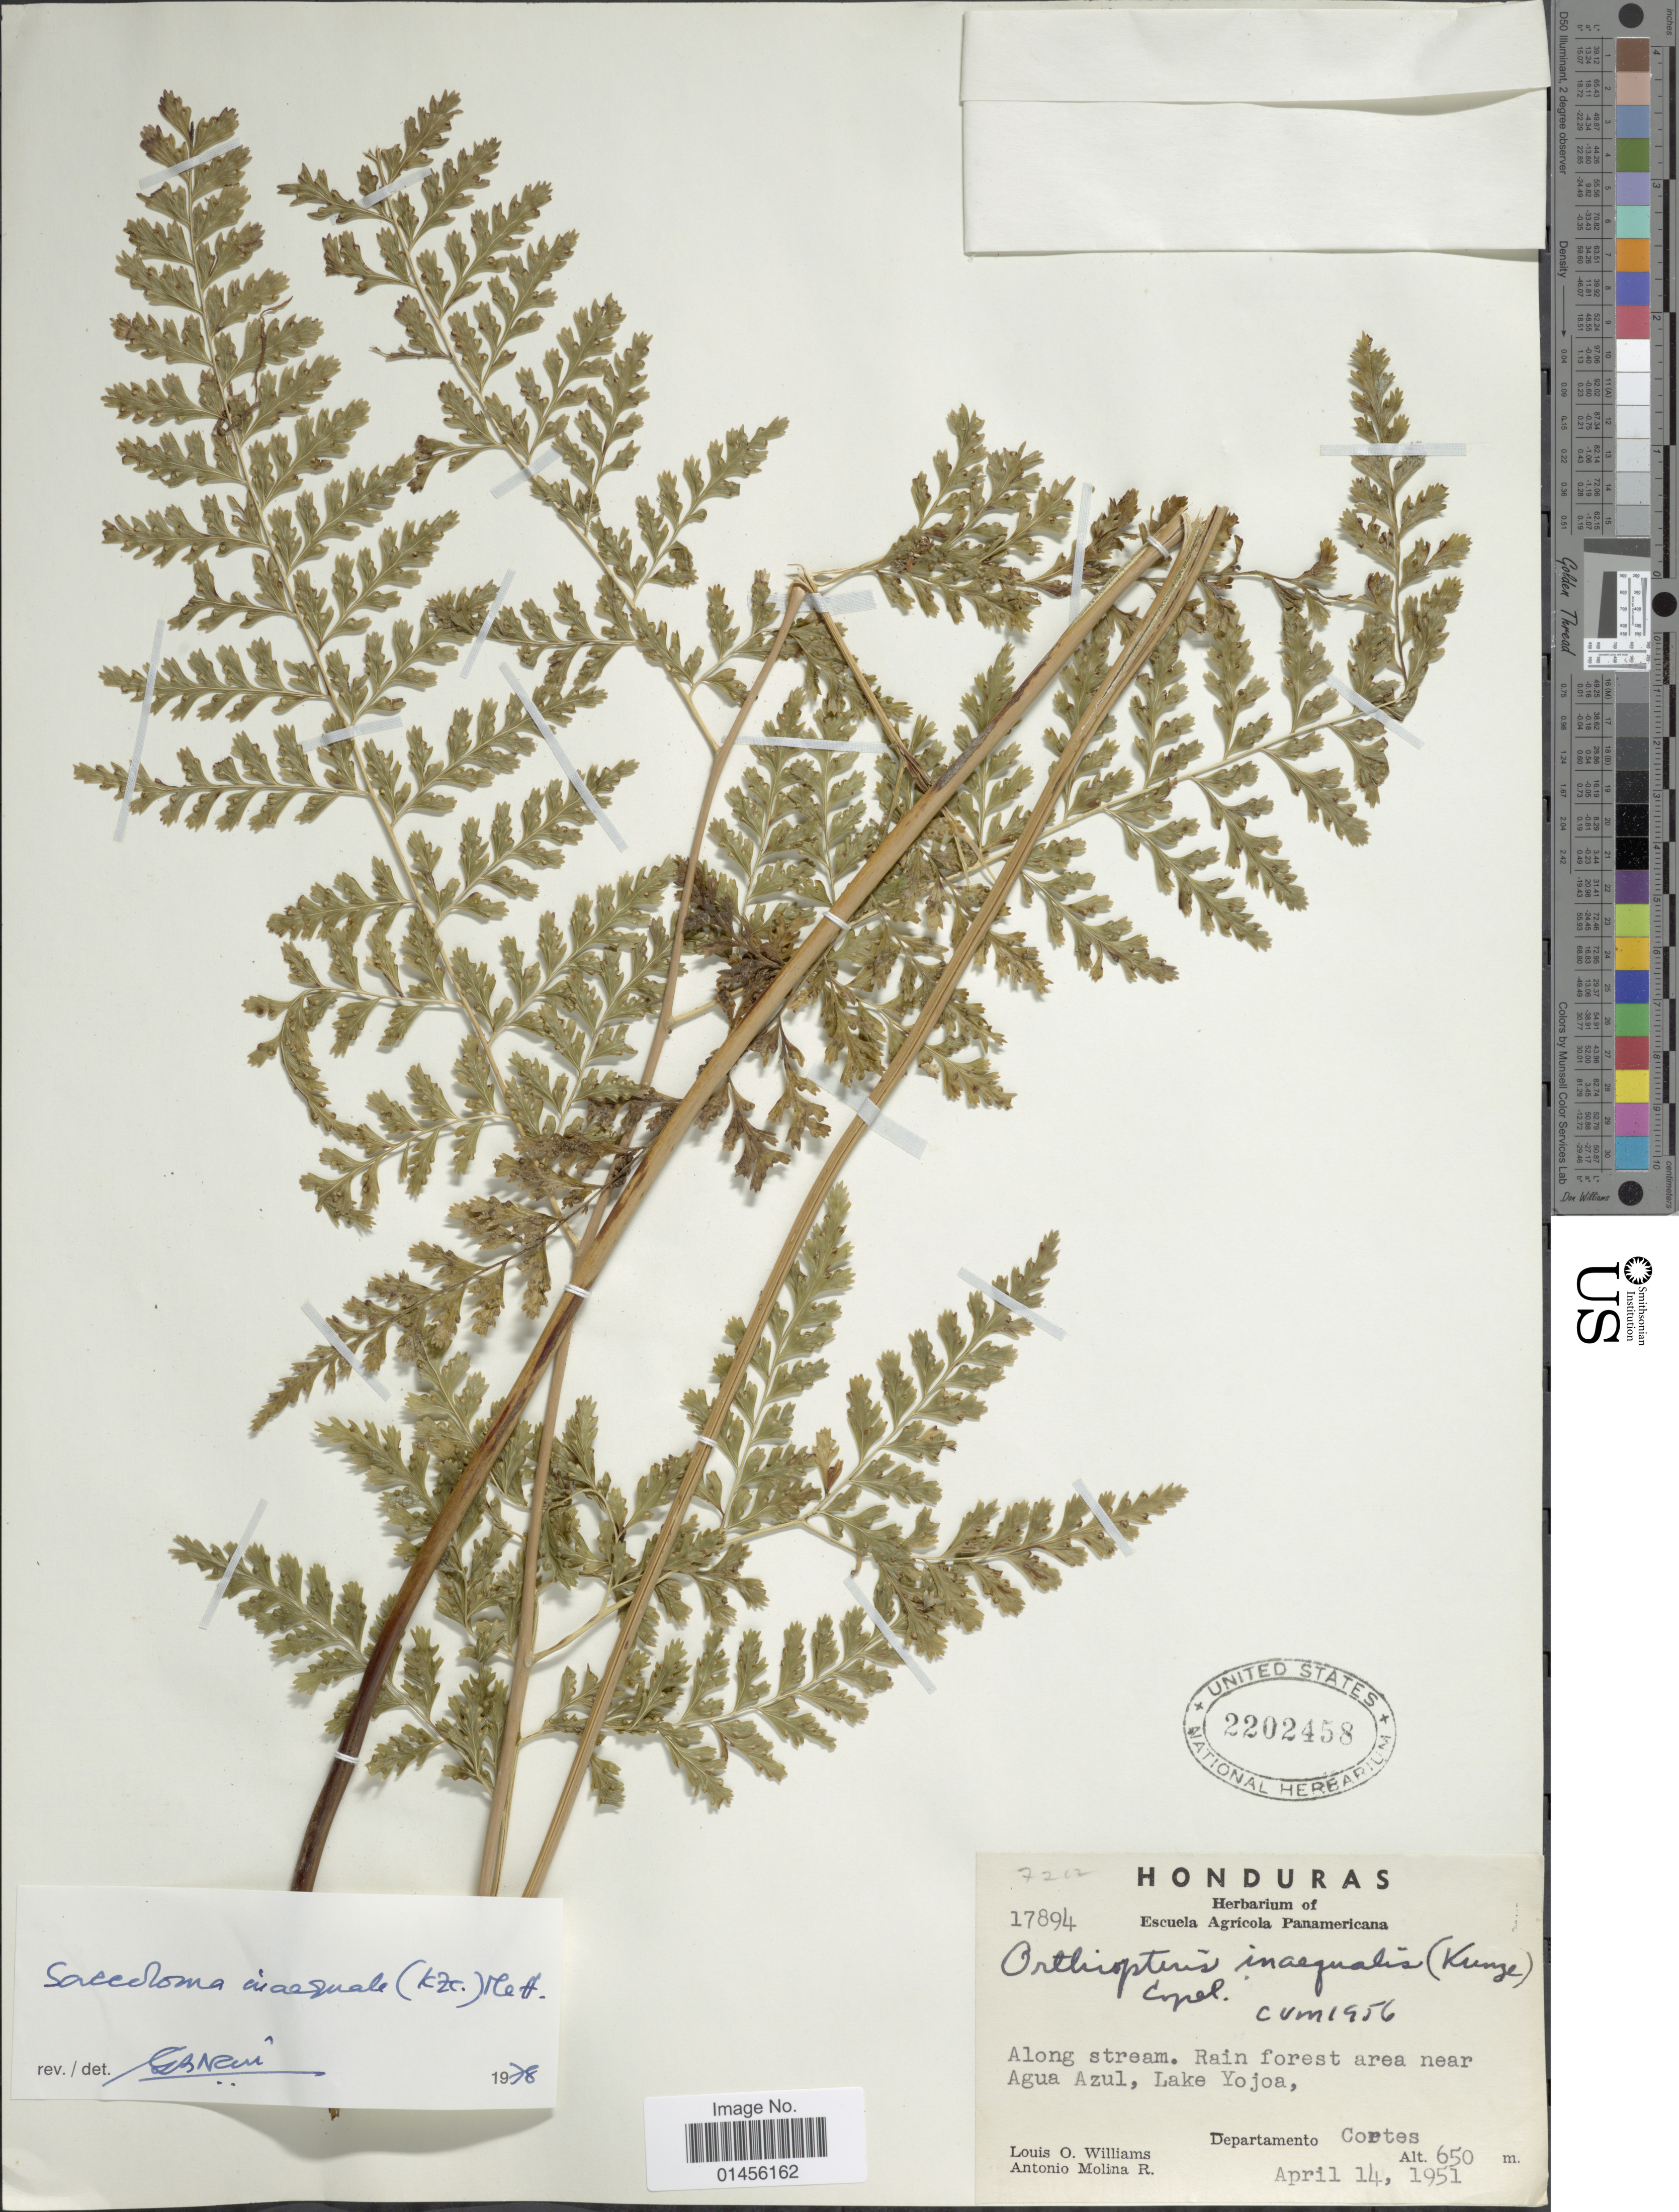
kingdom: Plantae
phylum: Tracheophyta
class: Polypodiopsida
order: Polypodiales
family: Saccolomataceae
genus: Saccoloma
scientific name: Saccoloma inaequale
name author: (Kunze) Mett.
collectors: L. O. Williams & A. Molina R.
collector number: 17894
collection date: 1951-04-14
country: Honduras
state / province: Cortés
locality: Along stream. Rain forest area near Agua Azul, Lake Yojoa, Department Cortes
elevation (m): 650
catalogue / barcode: US 2202458